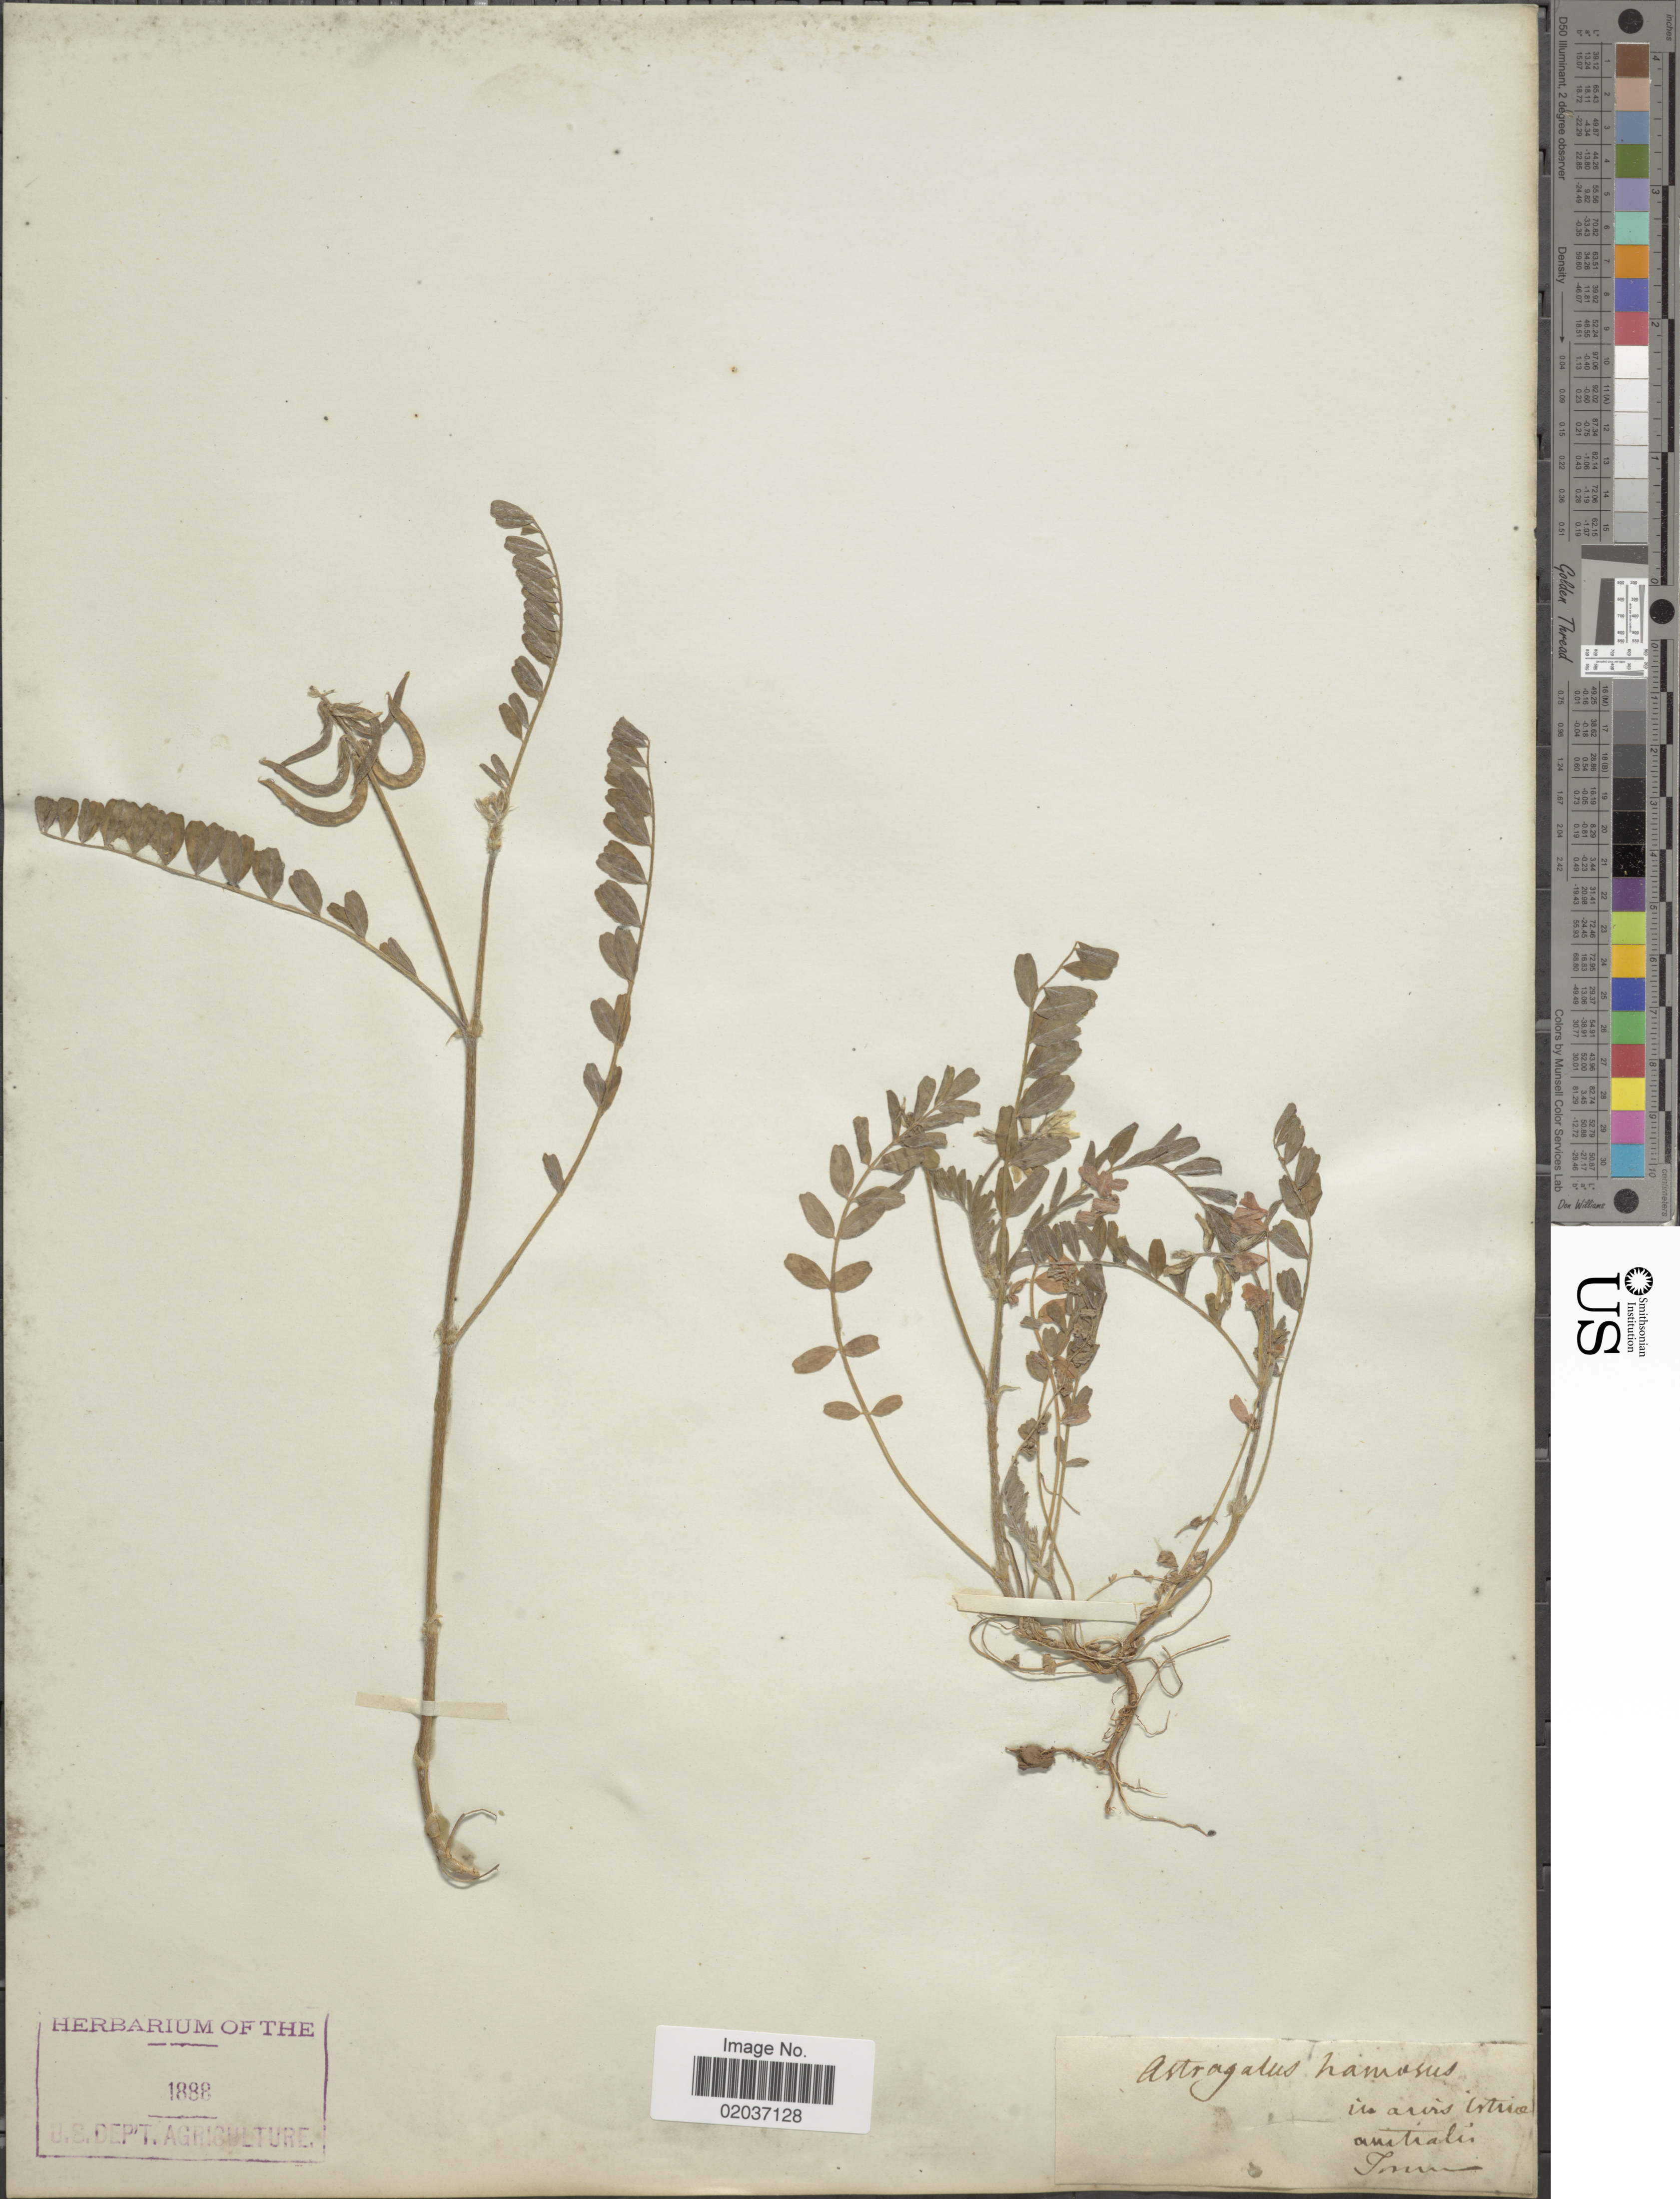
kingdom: Plantae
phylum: Tracheophyta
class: Magnoliopsida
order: Fabales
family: Fabaceae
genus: Astragalus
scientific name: Astragalus hamosus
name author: L.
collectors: Facchini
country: Croatia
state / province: Istria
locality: In arvis istria. Austriau [interpreted]